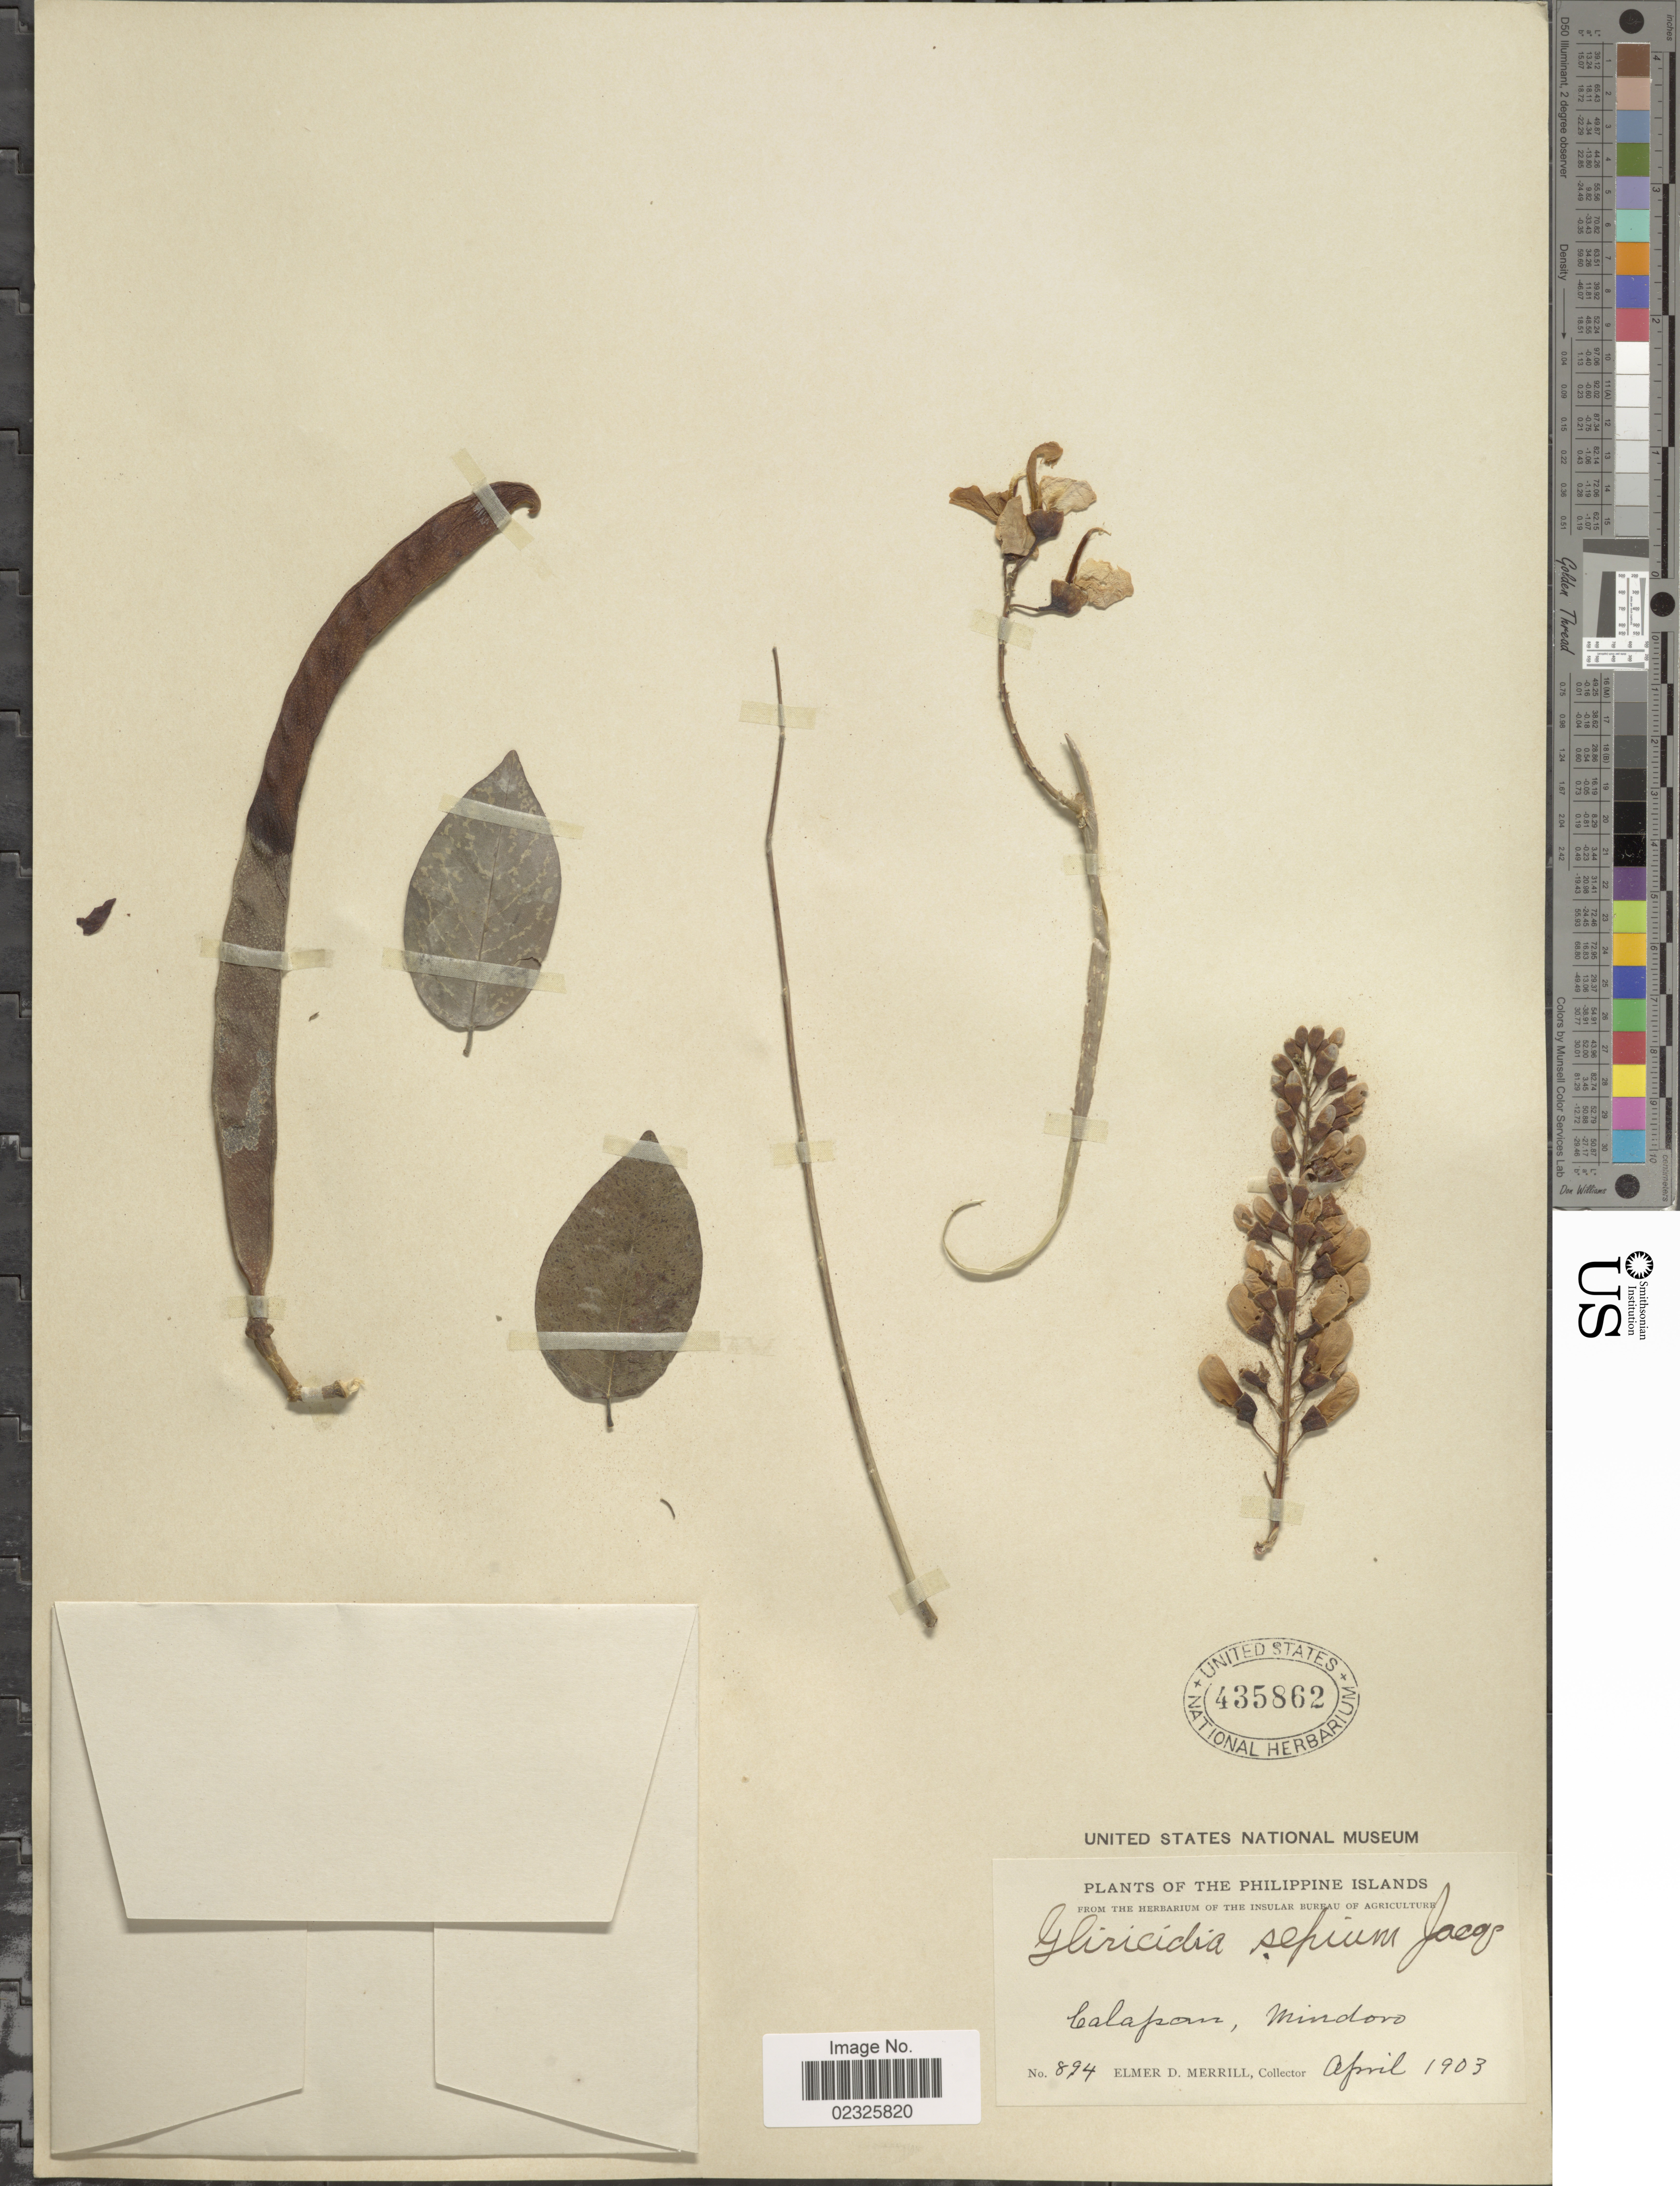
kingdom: Plantae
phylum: Tracheophyta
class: Magnoliopsida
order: Fabales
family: Fabaceae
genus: Gliricidia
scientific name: Gliricidia sepium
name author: (Jacq.) Kunth ex Walp.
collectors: E. D. Merrill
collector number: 894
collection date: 1903-04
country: Philippines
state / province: Mimaropa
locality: Calapan, Mindoro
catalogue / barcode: US 435862